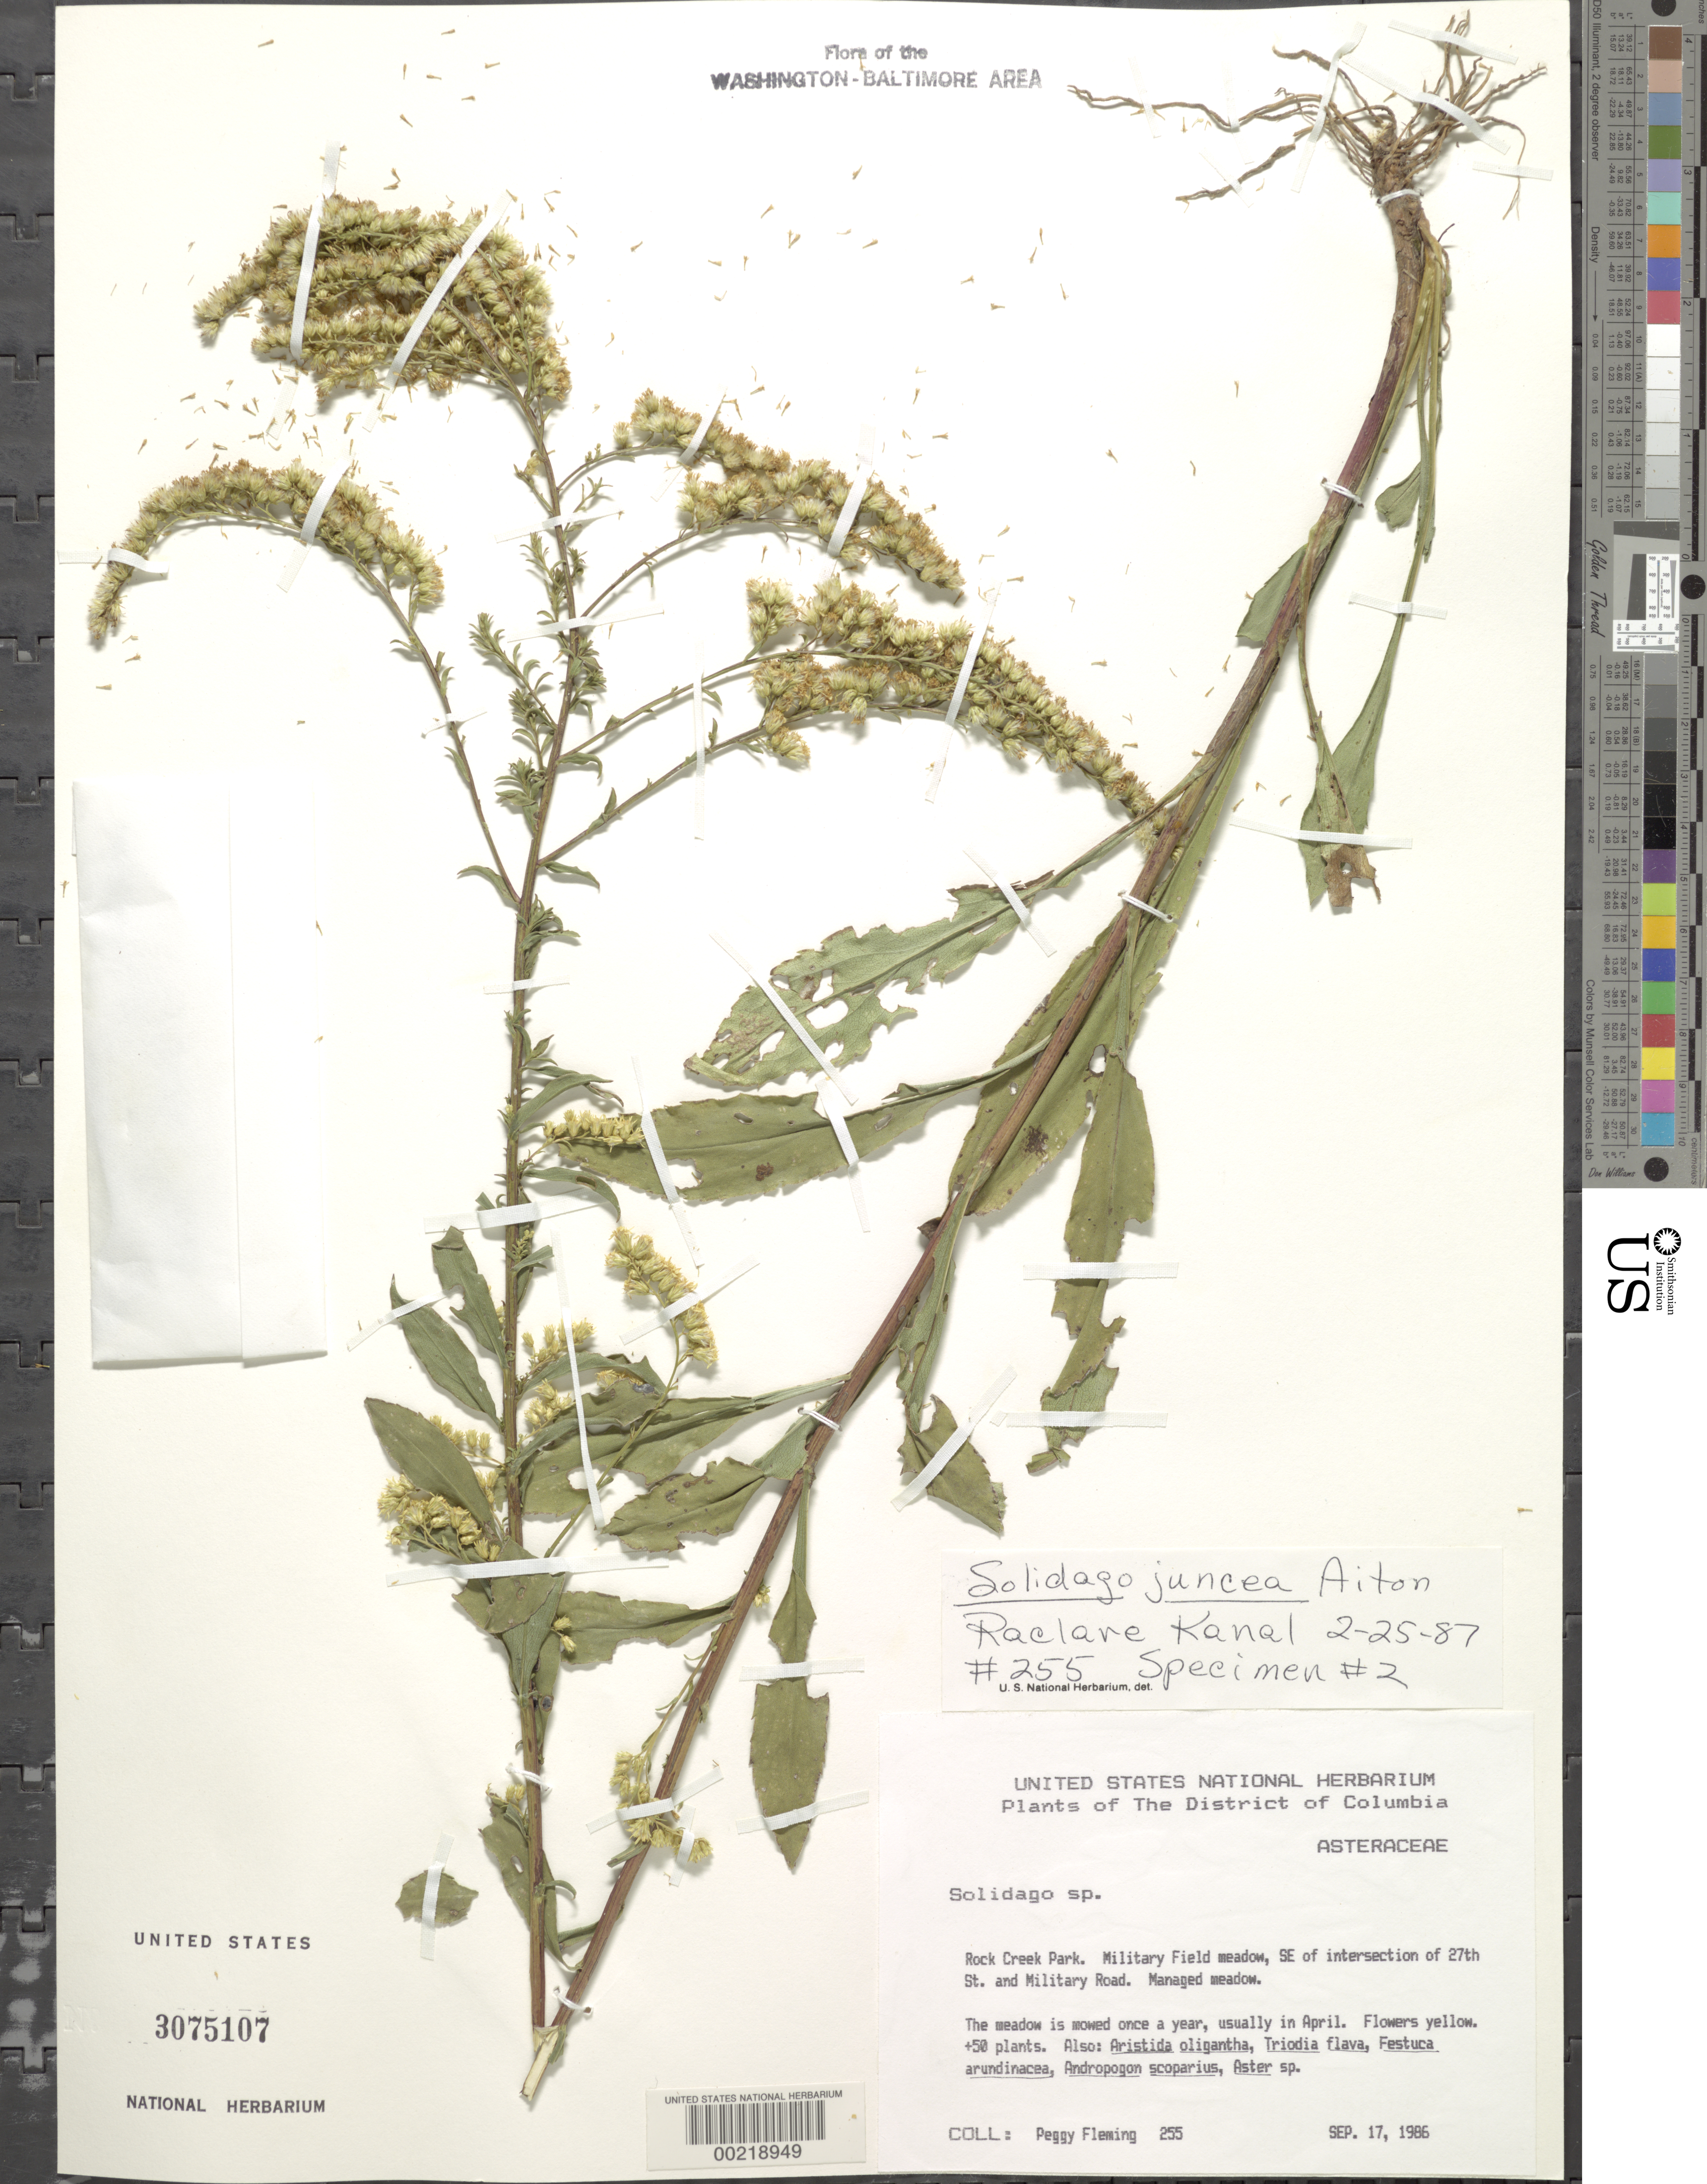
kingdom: Plantae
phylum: Tracheophyta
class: Magnoliopsida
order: Asterales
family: Asteraceae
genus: Solidago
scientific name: Solidago juncea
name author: Aiton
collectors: P. Fleming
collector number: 255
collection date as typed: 17 Sep 1986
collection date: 1986-09-17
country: United States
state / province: District of Columbia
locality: Rock Creek Park, Military field meadow, 27th and Military Road Rock Creek Park & vicinity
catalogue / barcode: US 3075107